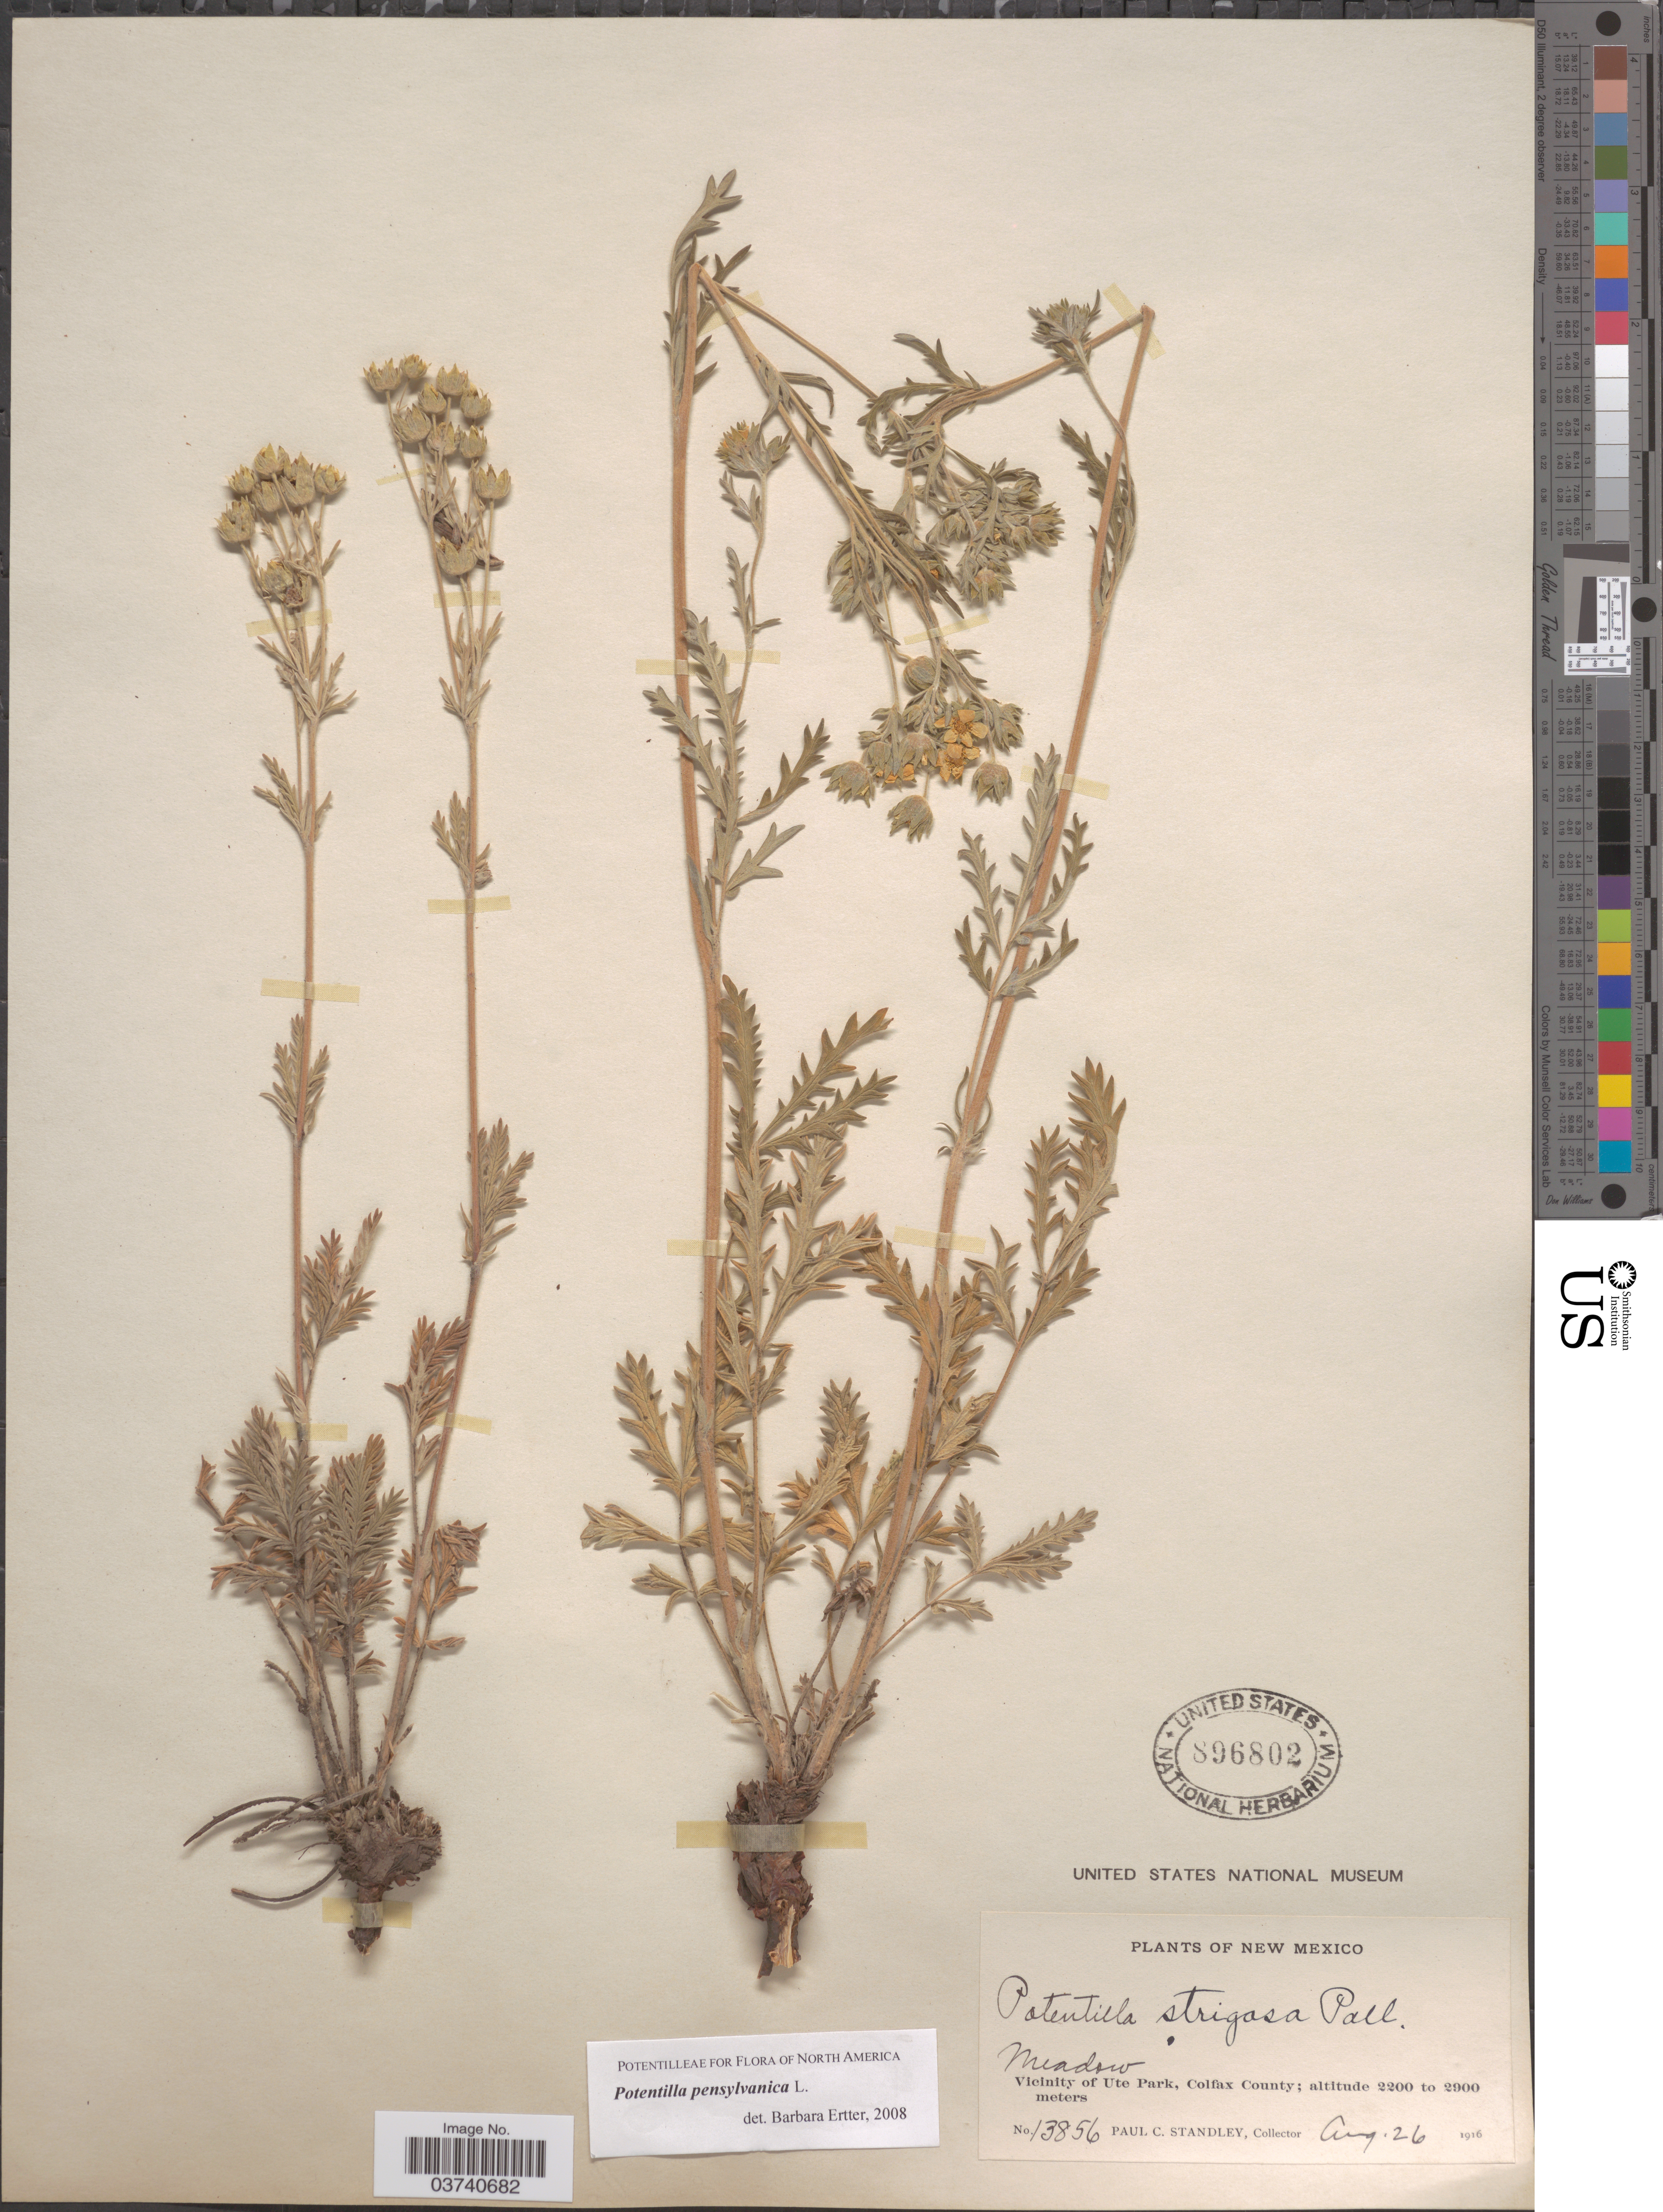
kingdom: Plantae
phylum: Tracheophyta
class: Magnoliopsida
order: Rosales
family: Rosaceae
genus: Potentilla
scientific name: Potentilla pensylvanica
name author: L.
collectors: P. C. Standley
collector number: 13856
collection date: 1916-08-26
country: United States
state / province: New Mexico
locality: Meadow. Vicinity of Ute Park, Colfax County.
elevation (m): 2200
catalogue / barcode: US 896802